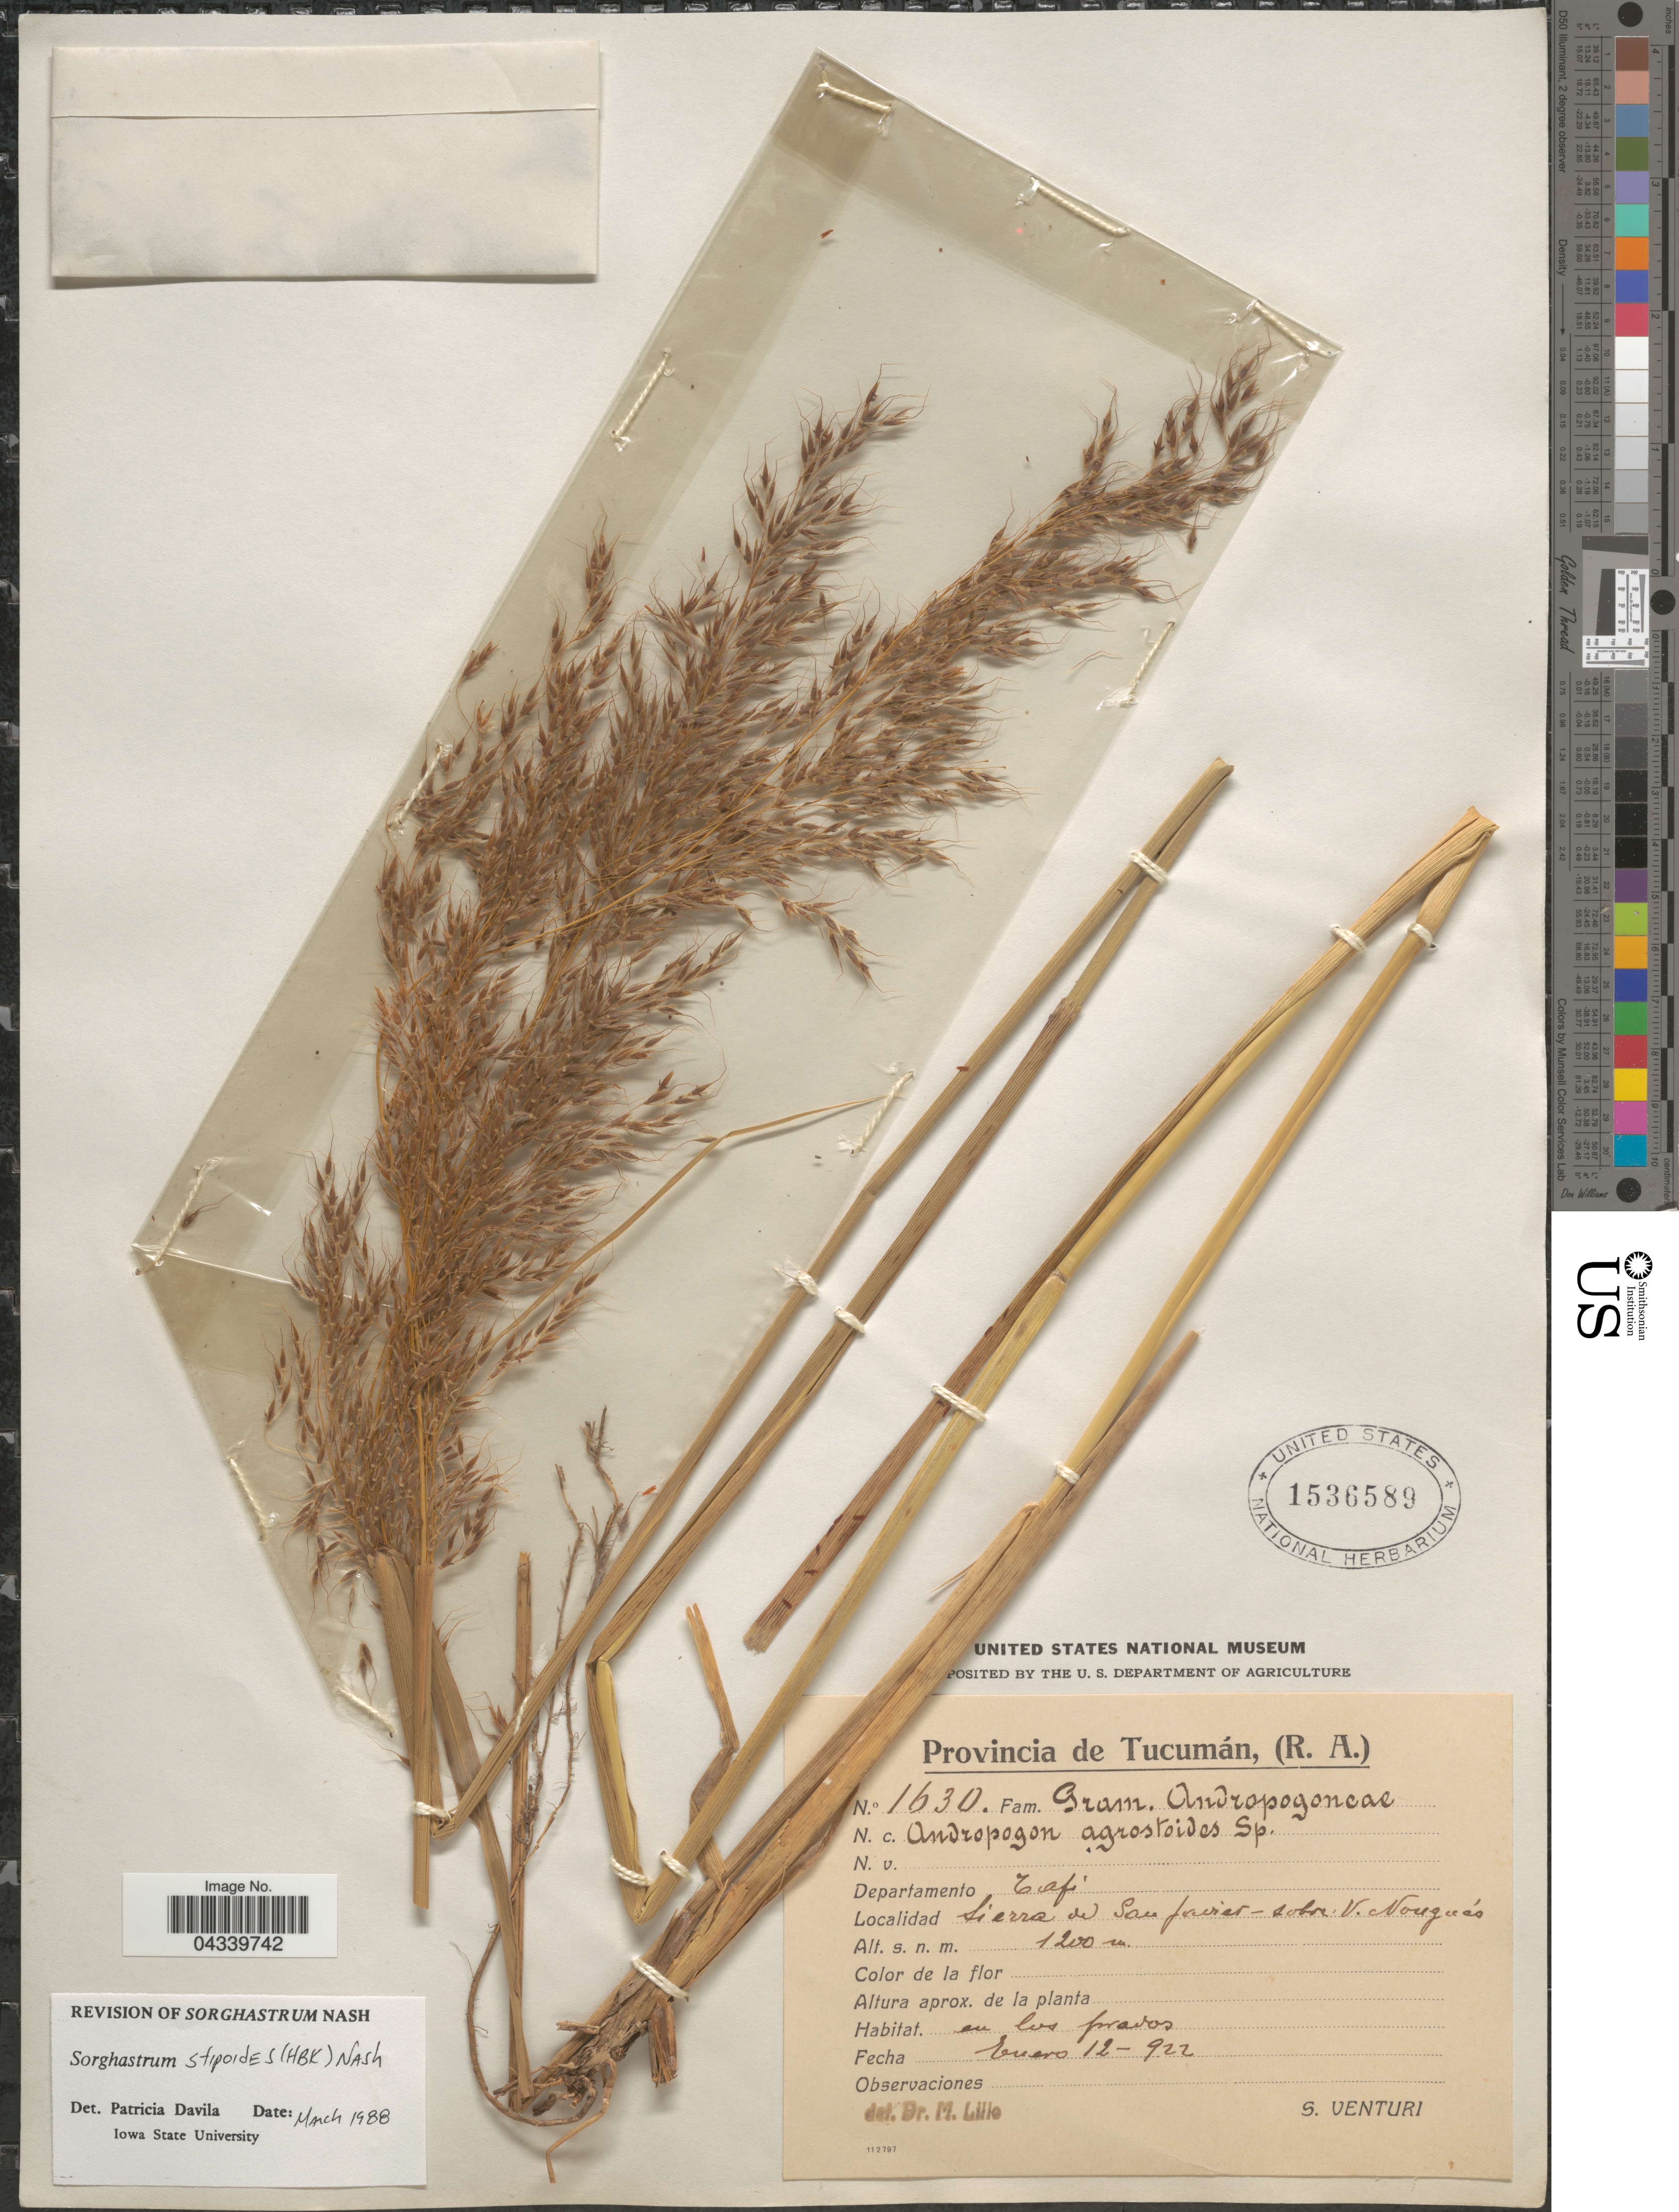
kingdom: Plantae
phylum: Tracheophyta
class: Liliopsida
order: Poales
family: Poaceae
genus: Sorghastrum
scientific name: Sorghastrum stipoides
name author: (Kunth) Nash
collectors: S. Venturi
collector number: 1630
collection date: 1922-01-12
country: Argentina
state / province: Tucuman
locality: Departamento Tafi. Sierra de San Javier- sobre V. Nougaés.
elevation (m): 1200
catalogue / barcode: US 1536589